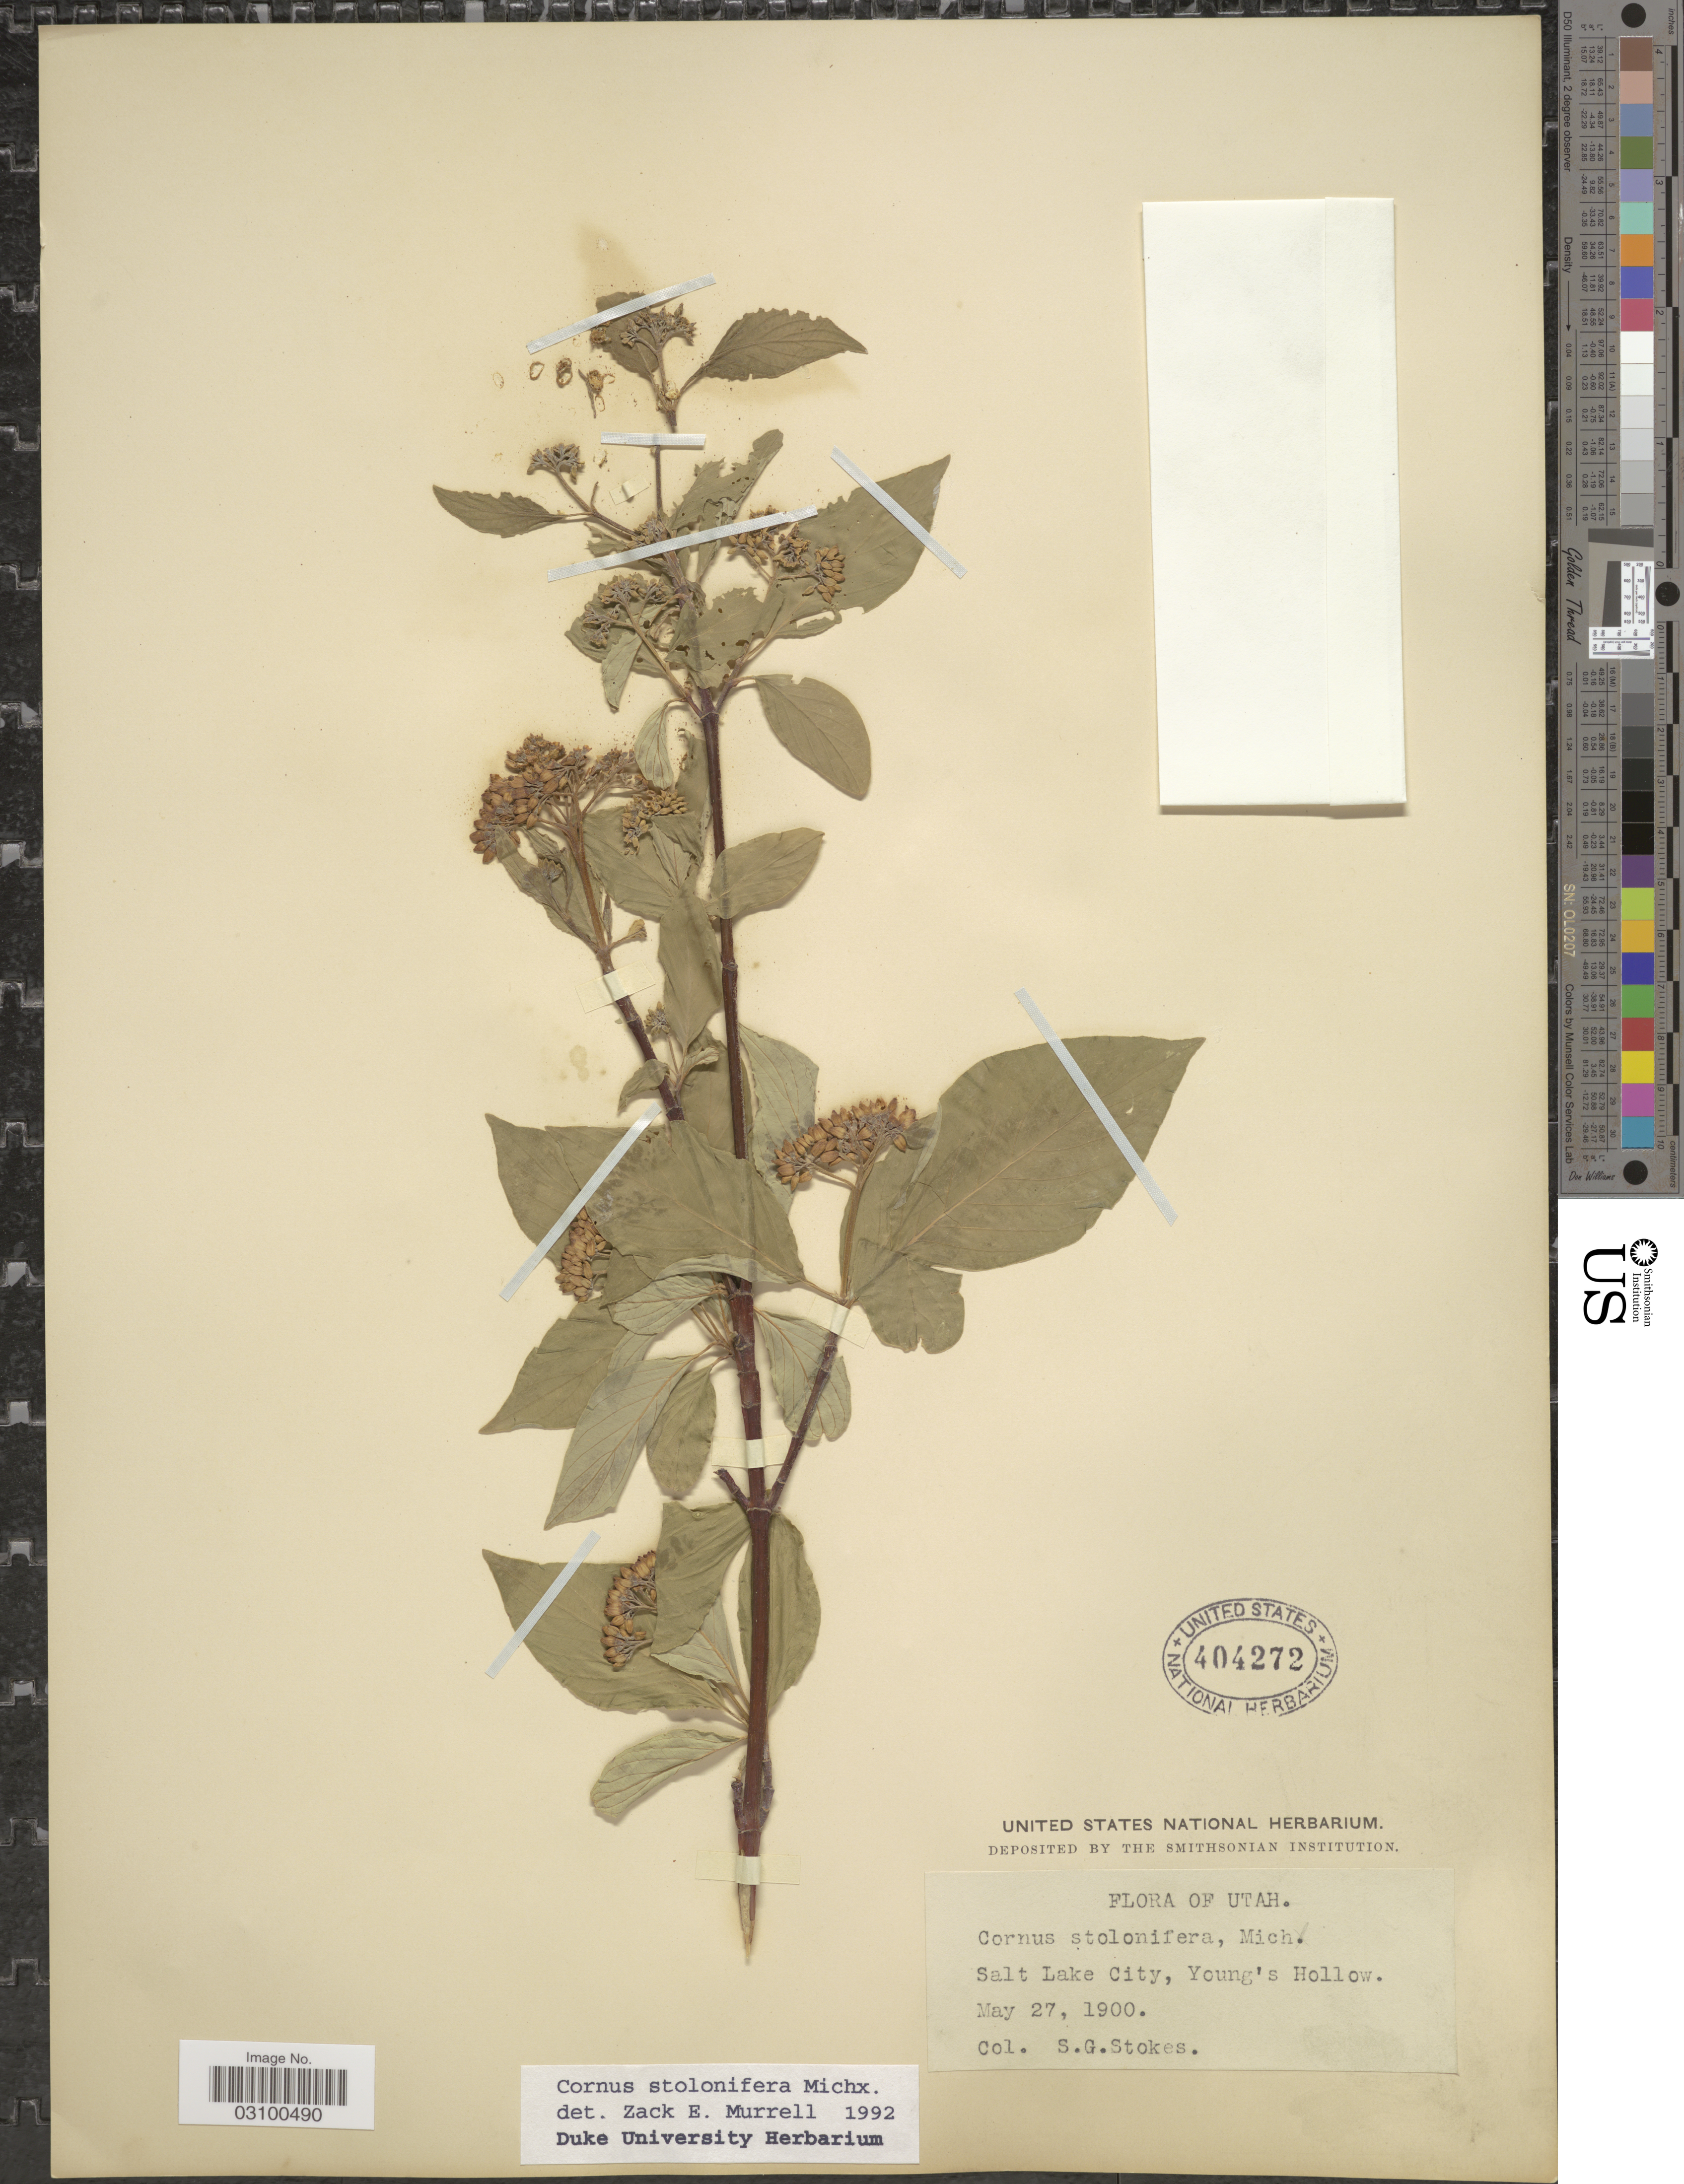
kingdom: Plantae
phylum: Tracheophyta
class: Magnoliopsida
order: Cornales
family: Cornaceae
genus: Cornus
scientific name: Cornus sericea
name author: L.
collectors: S. G. Stokes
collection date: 1900-05-27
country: United States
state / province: Utah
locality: Salt Lake City, Young's Hollow.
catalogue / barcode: US 404272